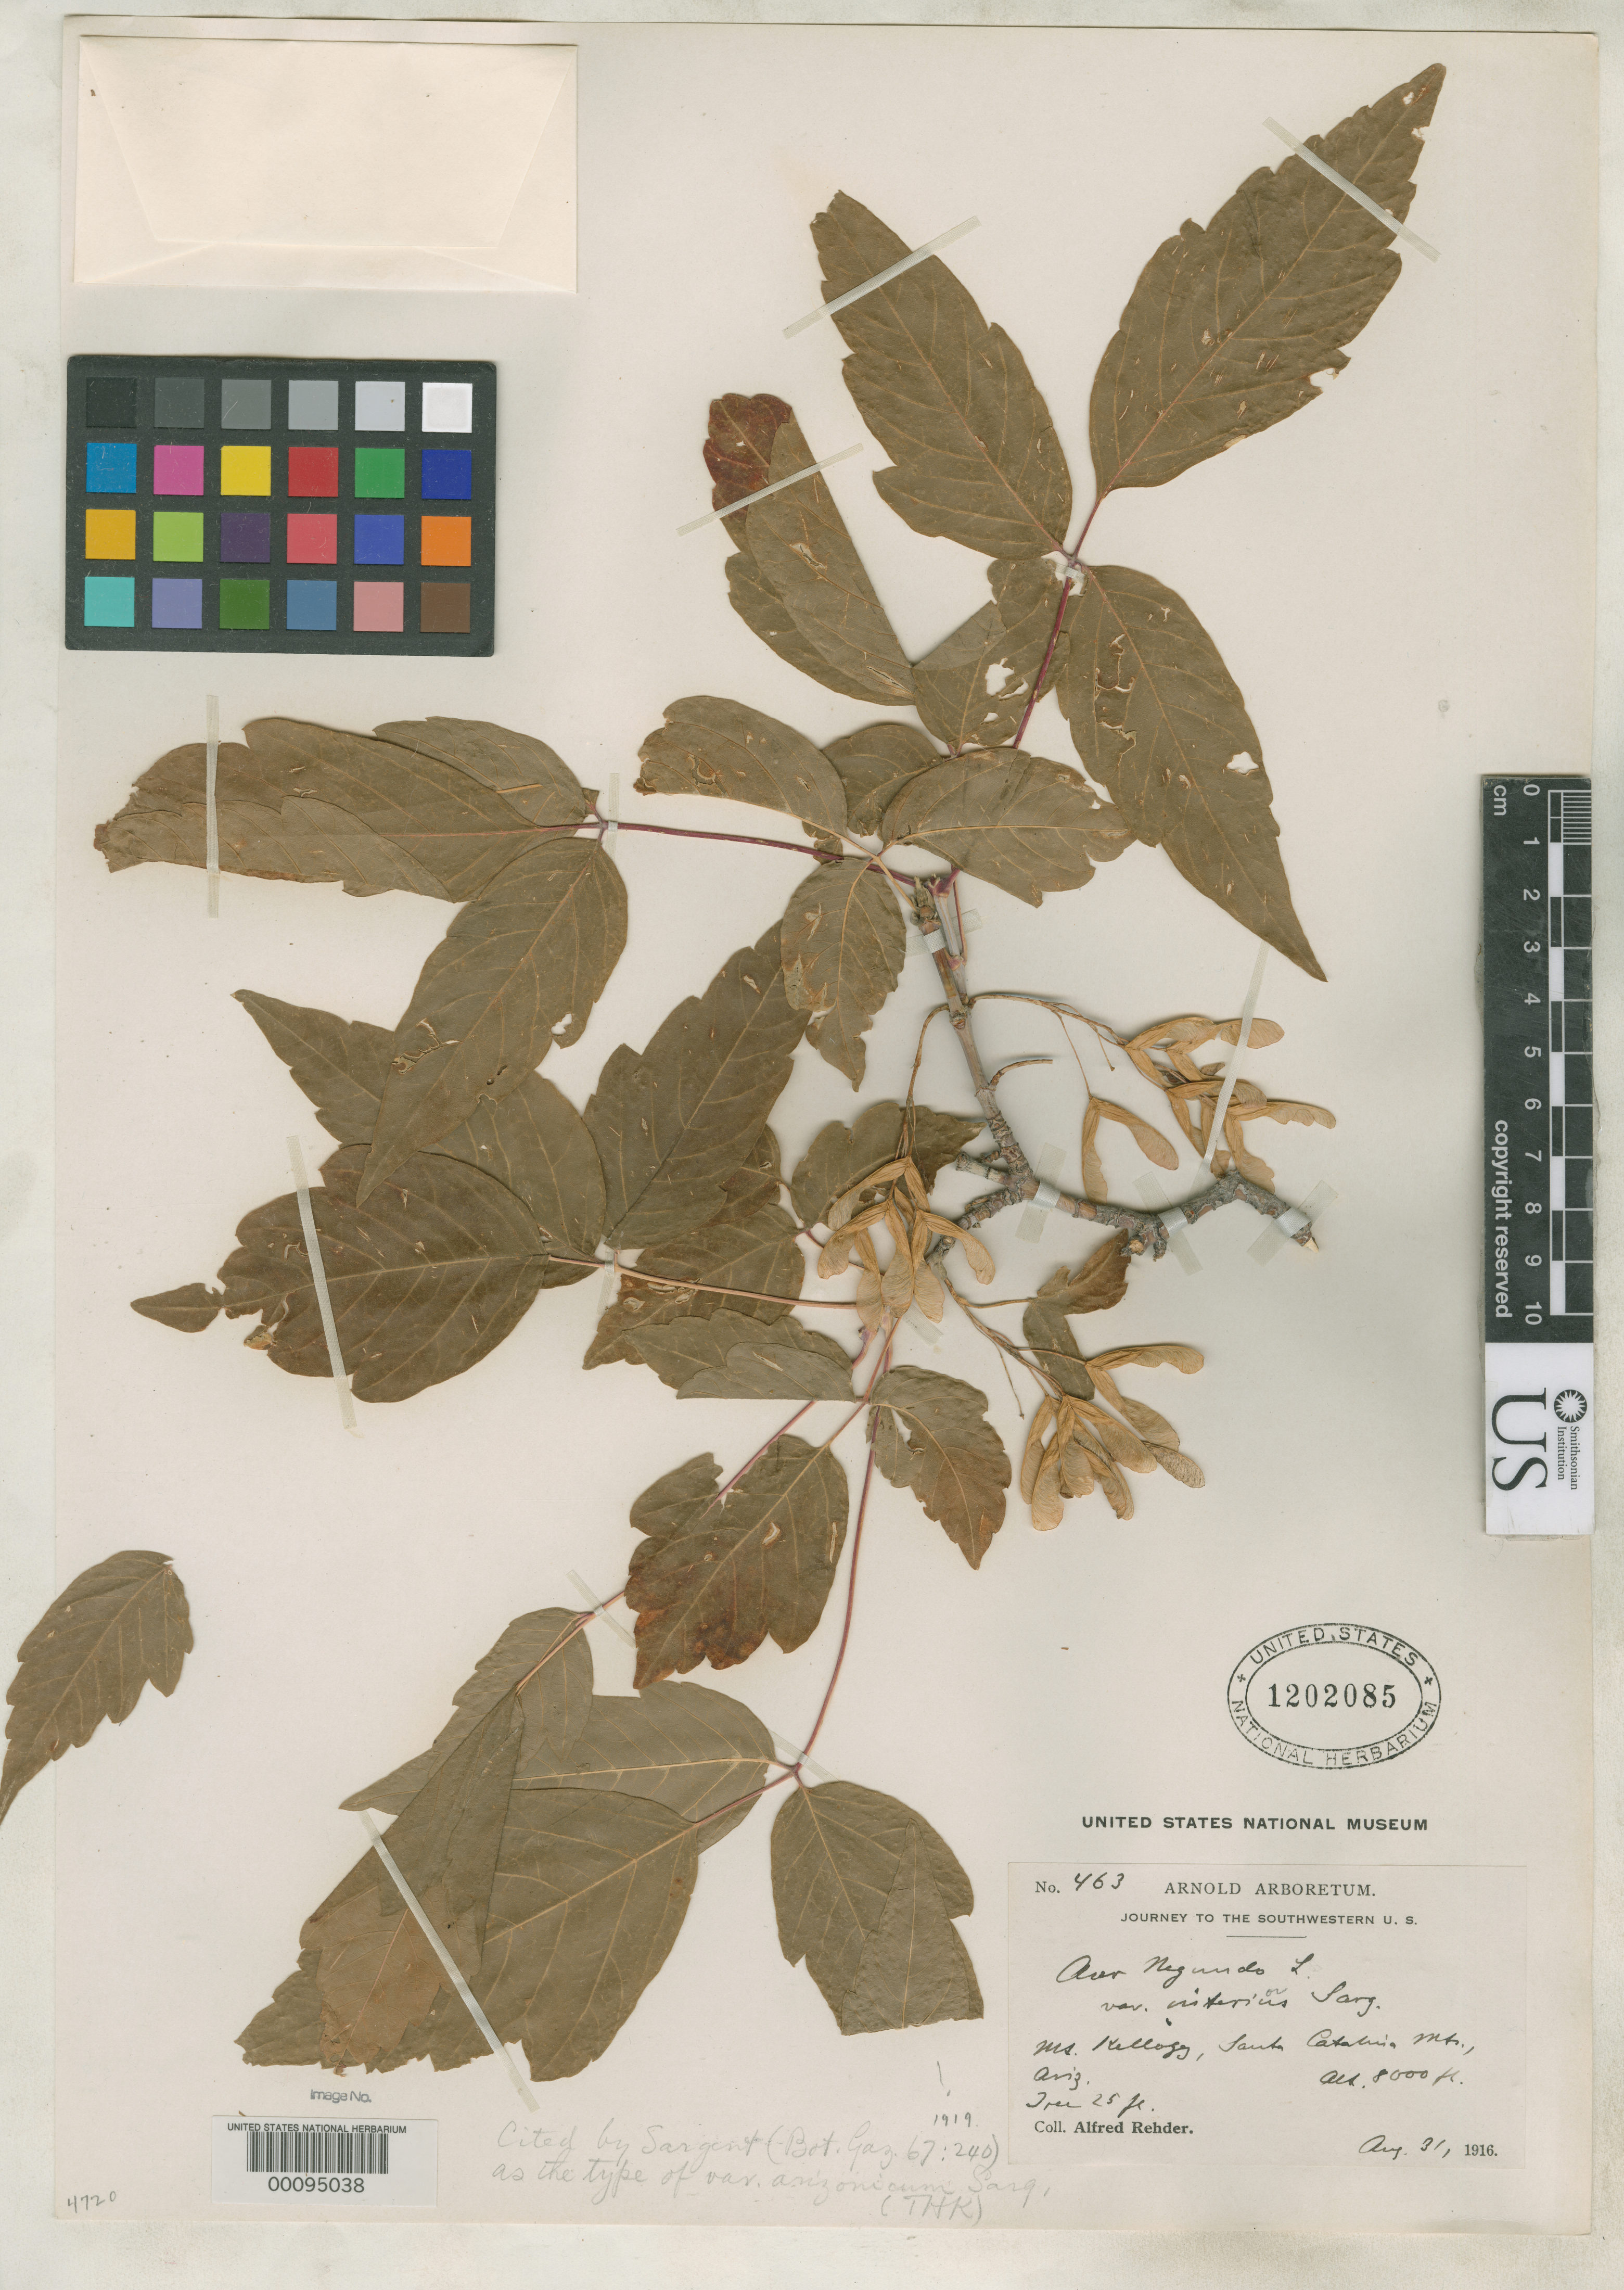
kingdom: Plantae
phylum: Tracheophyta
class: Magnoliopsida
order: Sapindales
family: Sapindaceae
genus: Acer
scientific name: Acer negundo var. arizonicum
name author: Sarg.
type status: Isotype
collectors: A. Rehder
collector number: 463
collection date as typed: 31 Aug 1916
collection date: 1916-08-31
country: United States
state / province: Arizona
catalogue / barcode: US 1202085